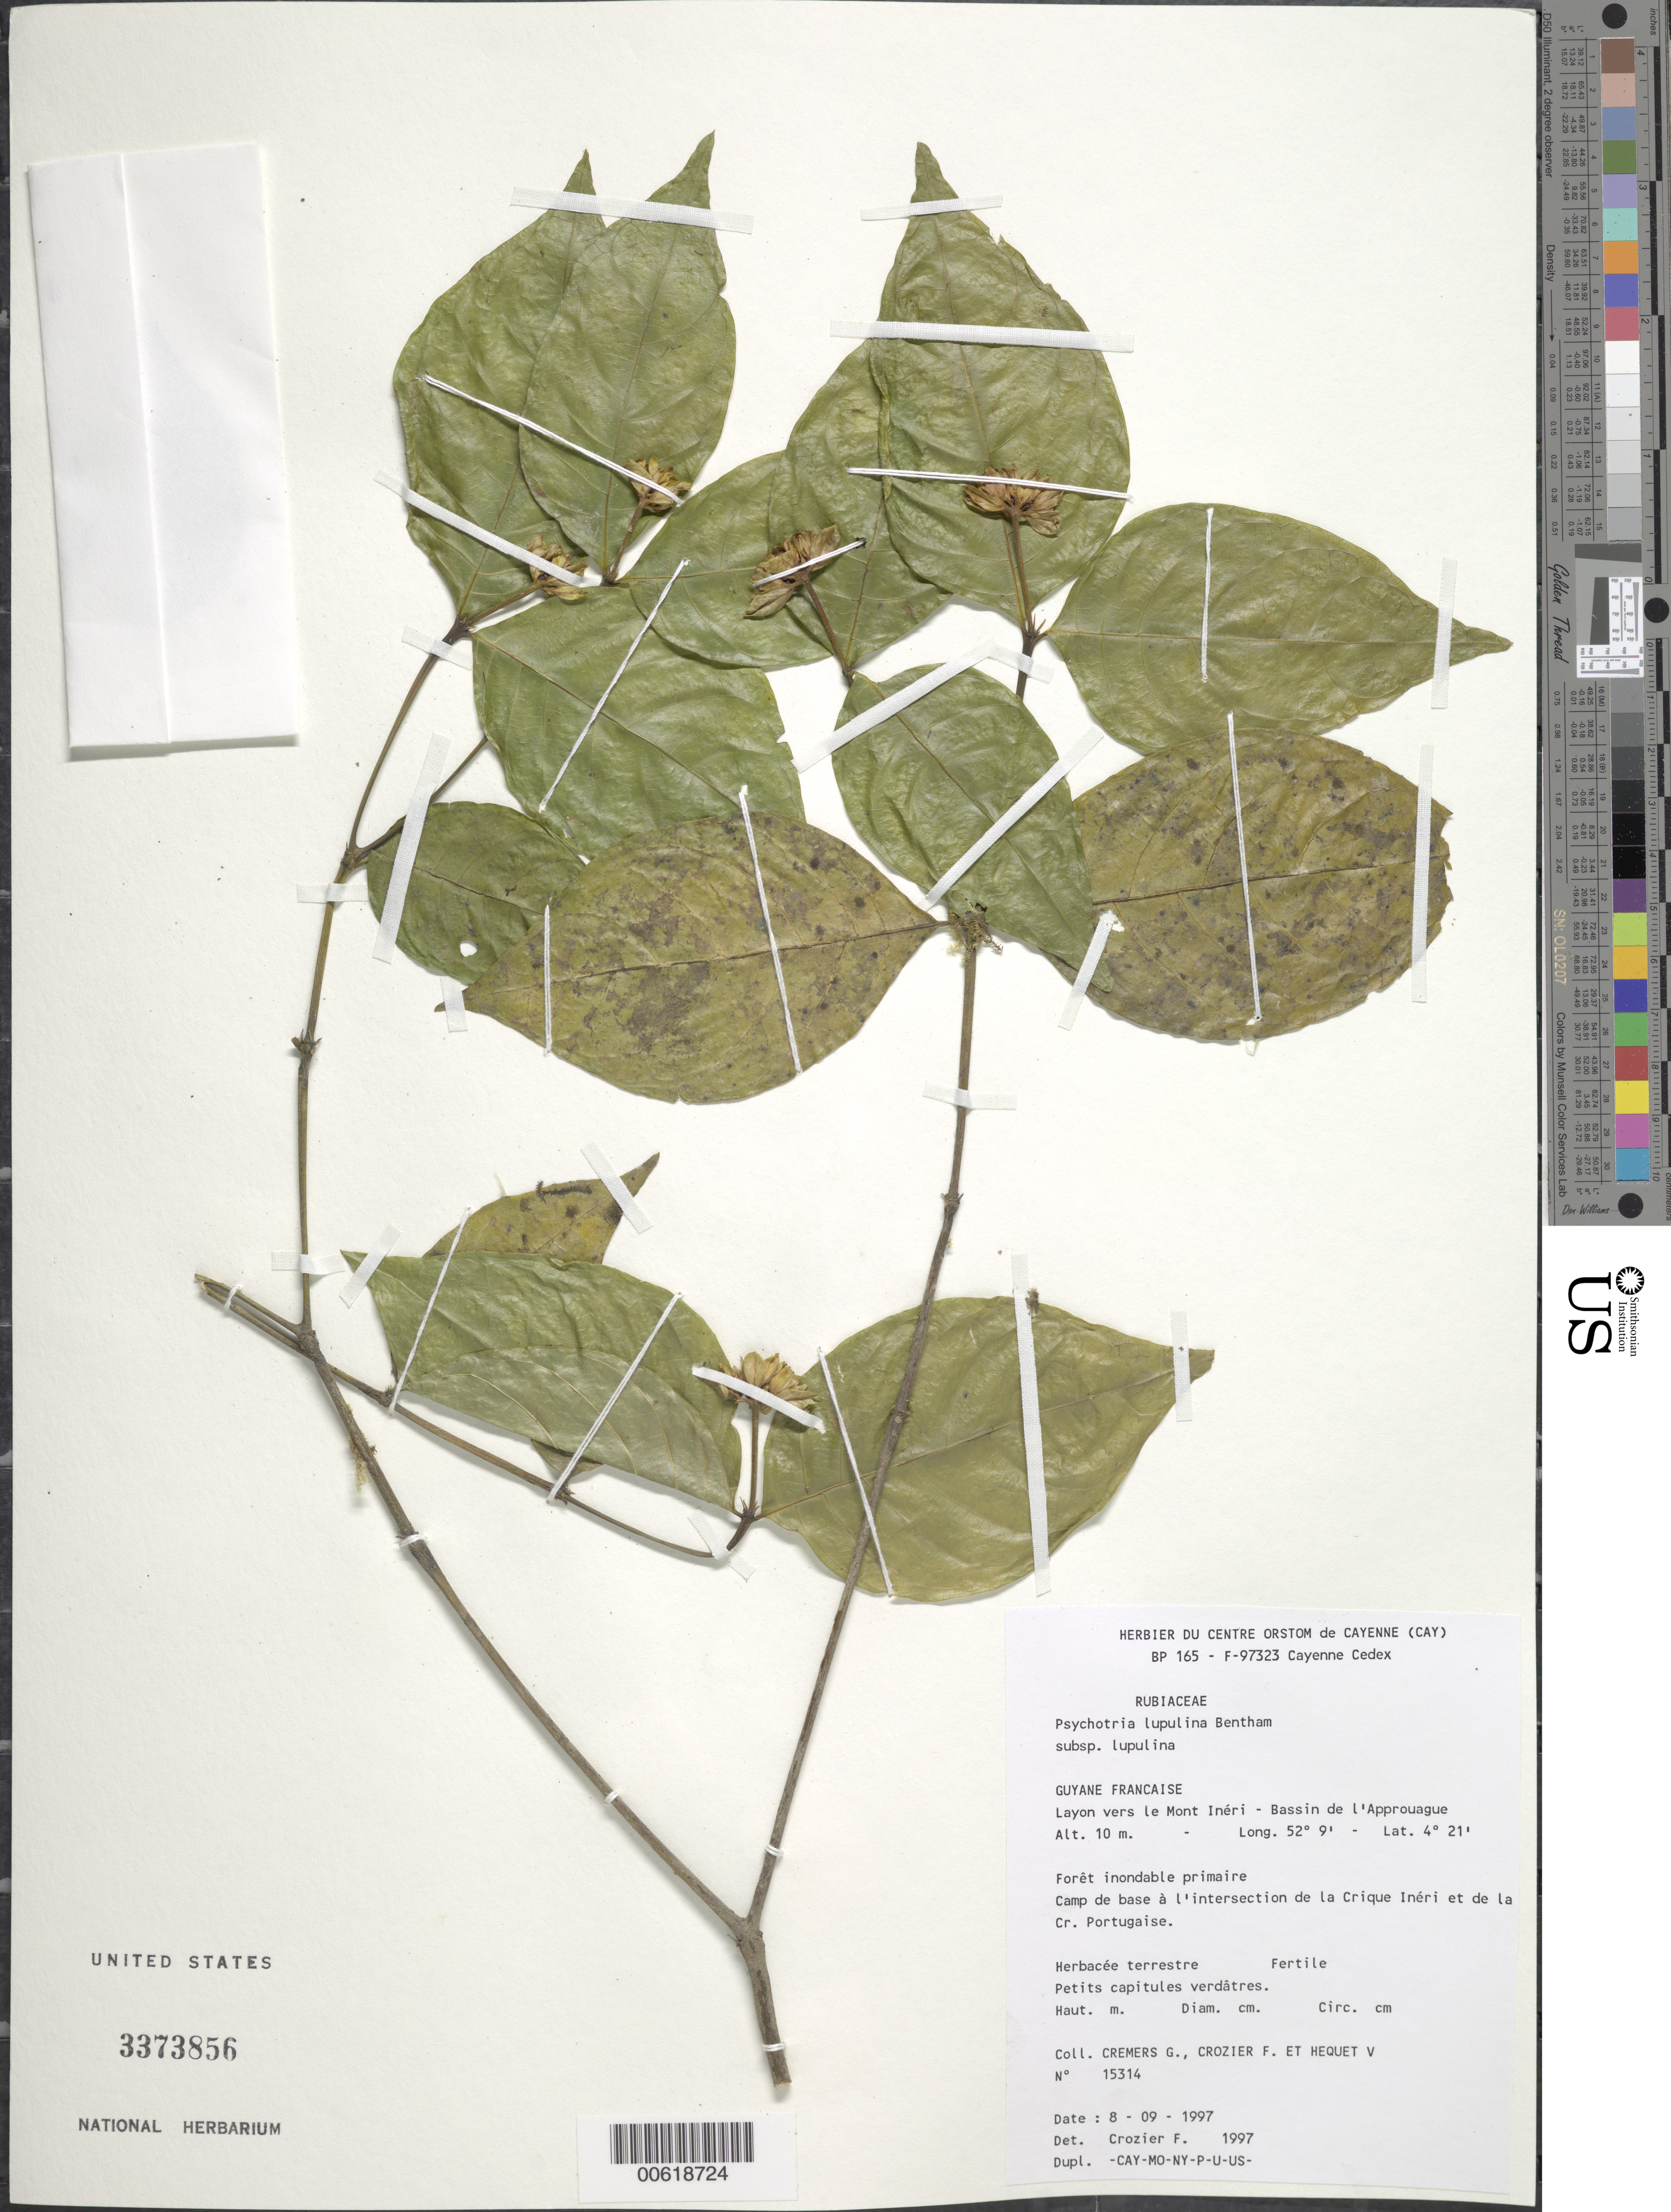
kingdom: Plantae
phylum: Tracheophyta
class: Magnoliopsida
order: Gentianales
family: Rubiaceae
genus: Palicourea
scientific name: Palicourea justiciifolia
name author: (Rudge) Delprete & J.H. Kirkbr.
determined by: Kirkbride, J. H., Jr.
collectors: G. Cremers, F. Crozier & V. Hequet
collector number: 15314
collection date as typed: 9-Sep-97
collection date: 1997-09-09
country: French Guiana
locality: Mont Inéri, Bassin de l'Approuague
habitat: Primary forest, inundated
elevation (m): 10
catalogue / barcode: US 3373856